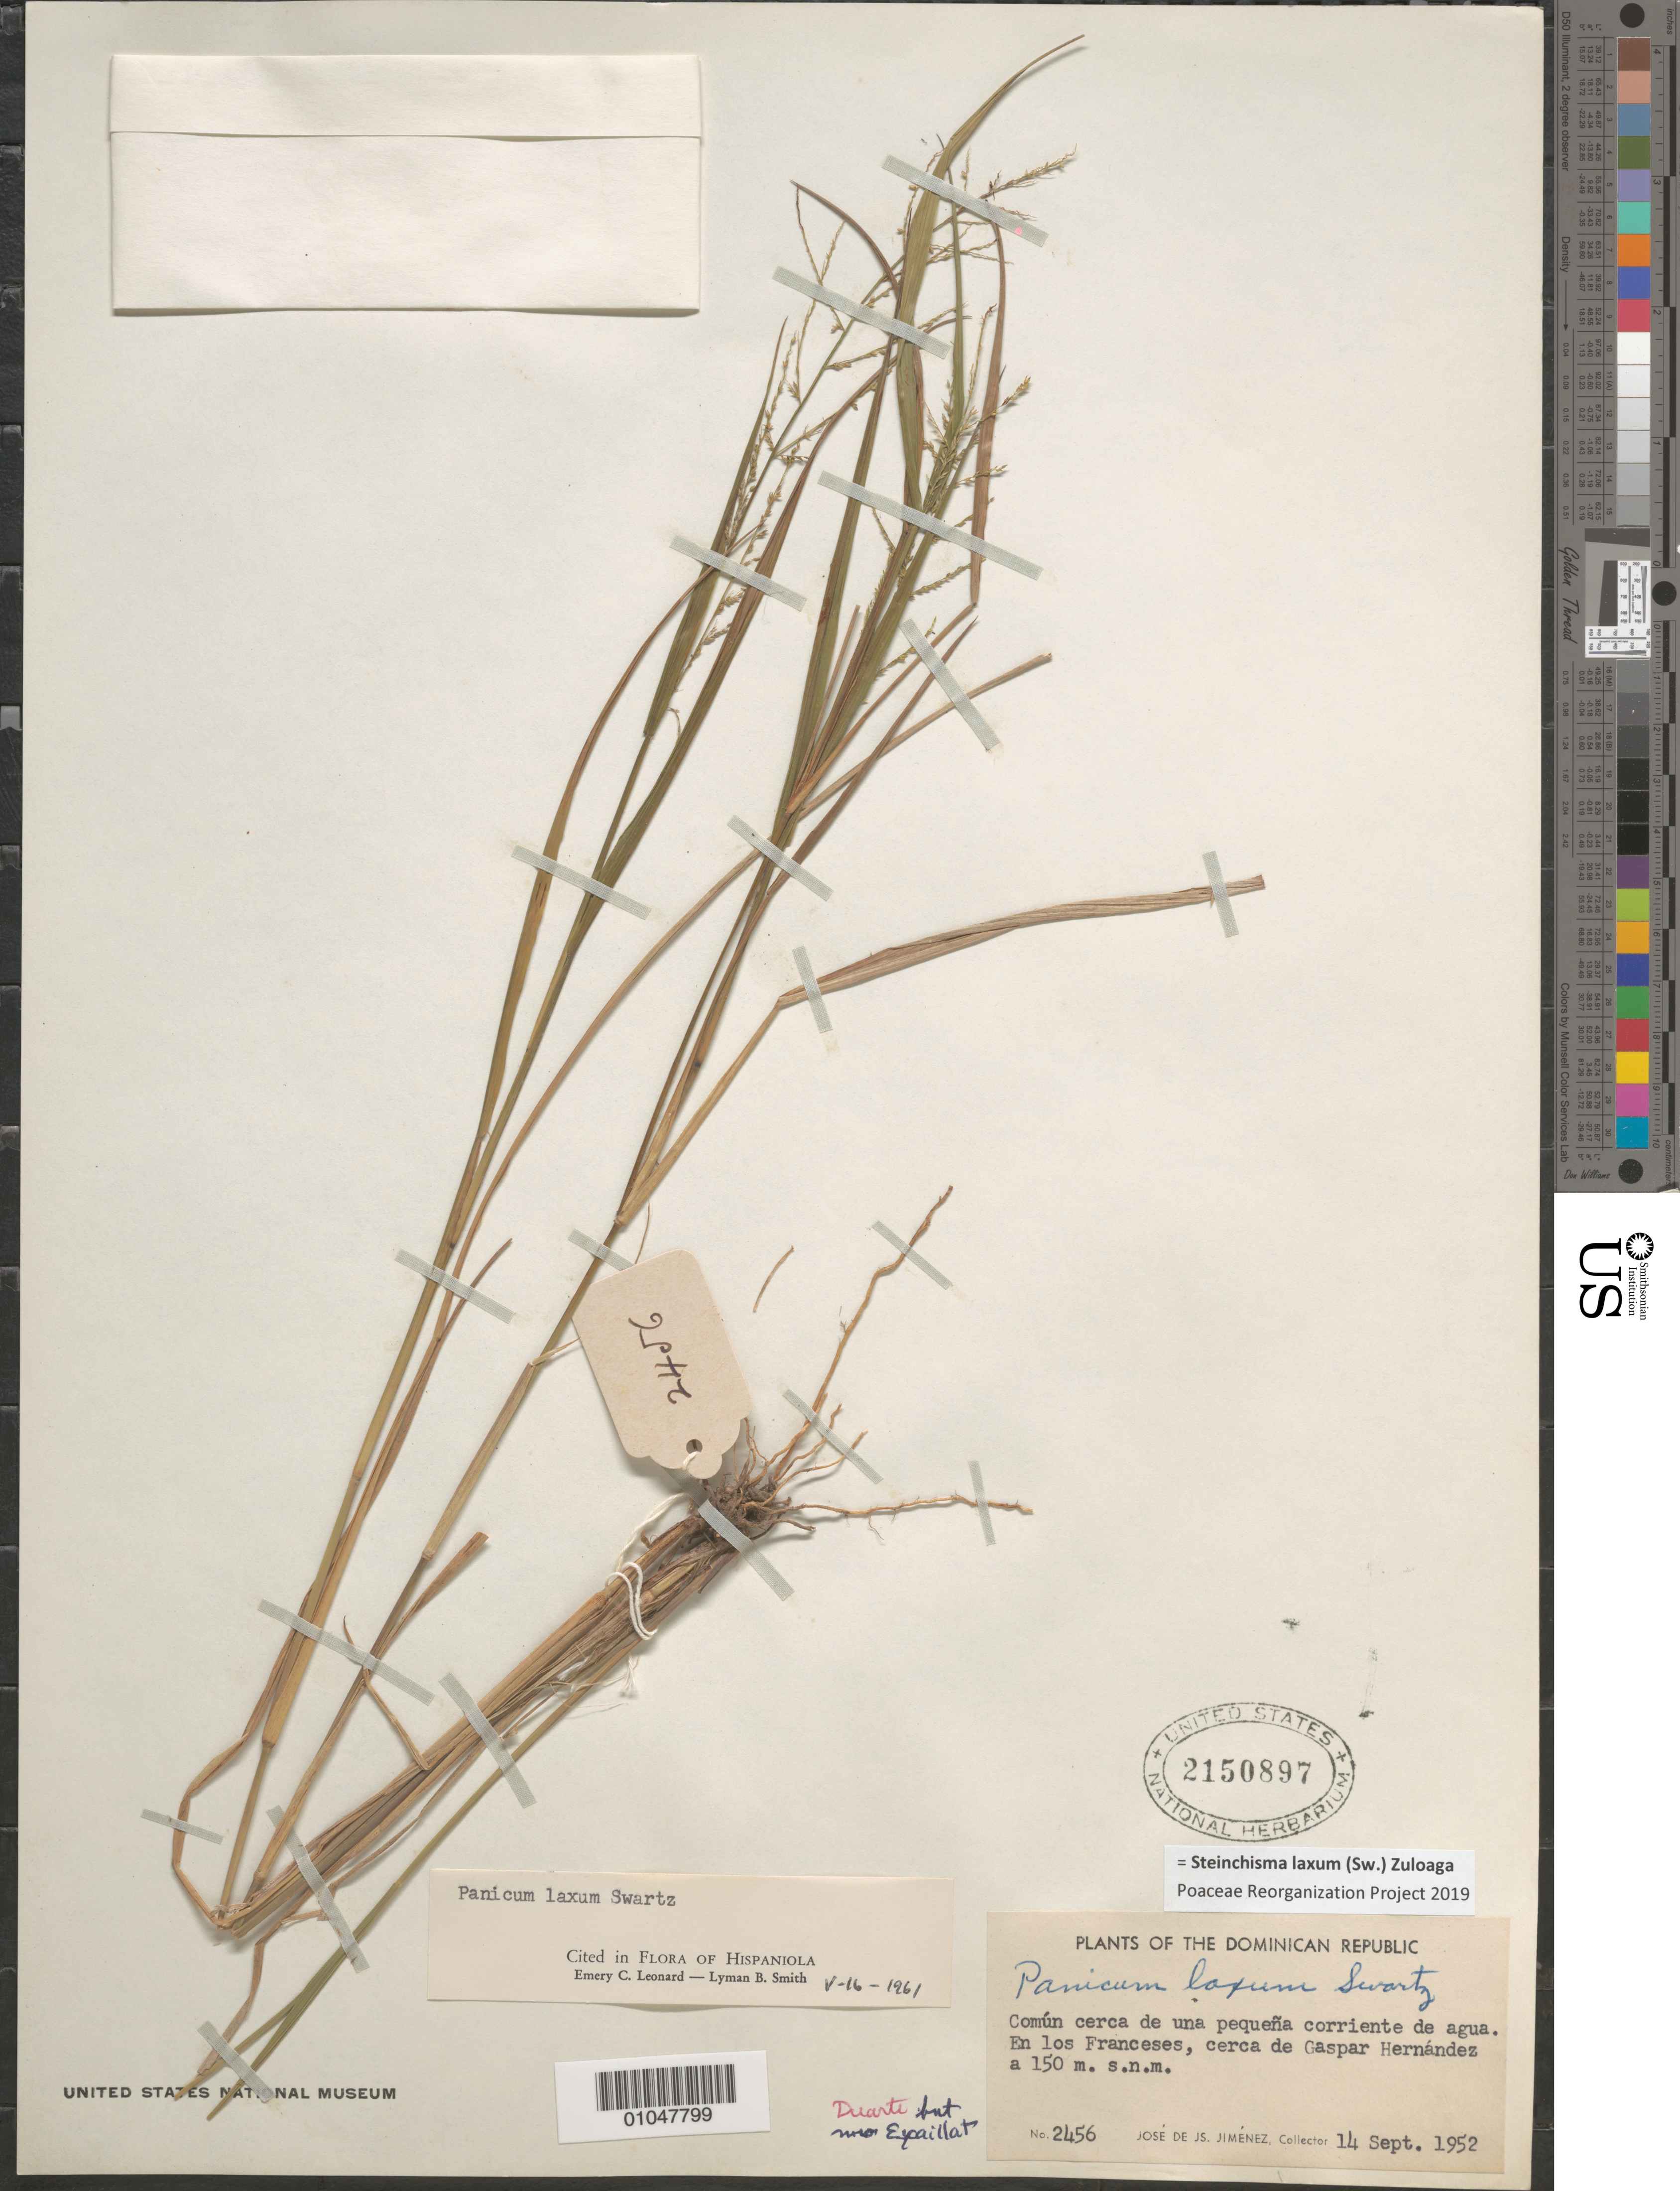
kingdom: Plantae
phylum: Tracheophyta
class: Liliopsida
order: Poales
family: Poaceae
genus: Panicum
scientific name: Panicum laxum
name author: Sw.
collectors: J. J. Jiménez Almonte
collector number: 2456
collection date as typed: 14 Sep 1952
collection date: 1952-09-14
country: Dominican Republic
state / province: Espaillat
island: Hispaniola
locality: Comun cerca una pequena corriente de agua. En los Franceses, cerca de gaspar Hernandez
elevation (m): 150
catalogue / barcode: US 2150897